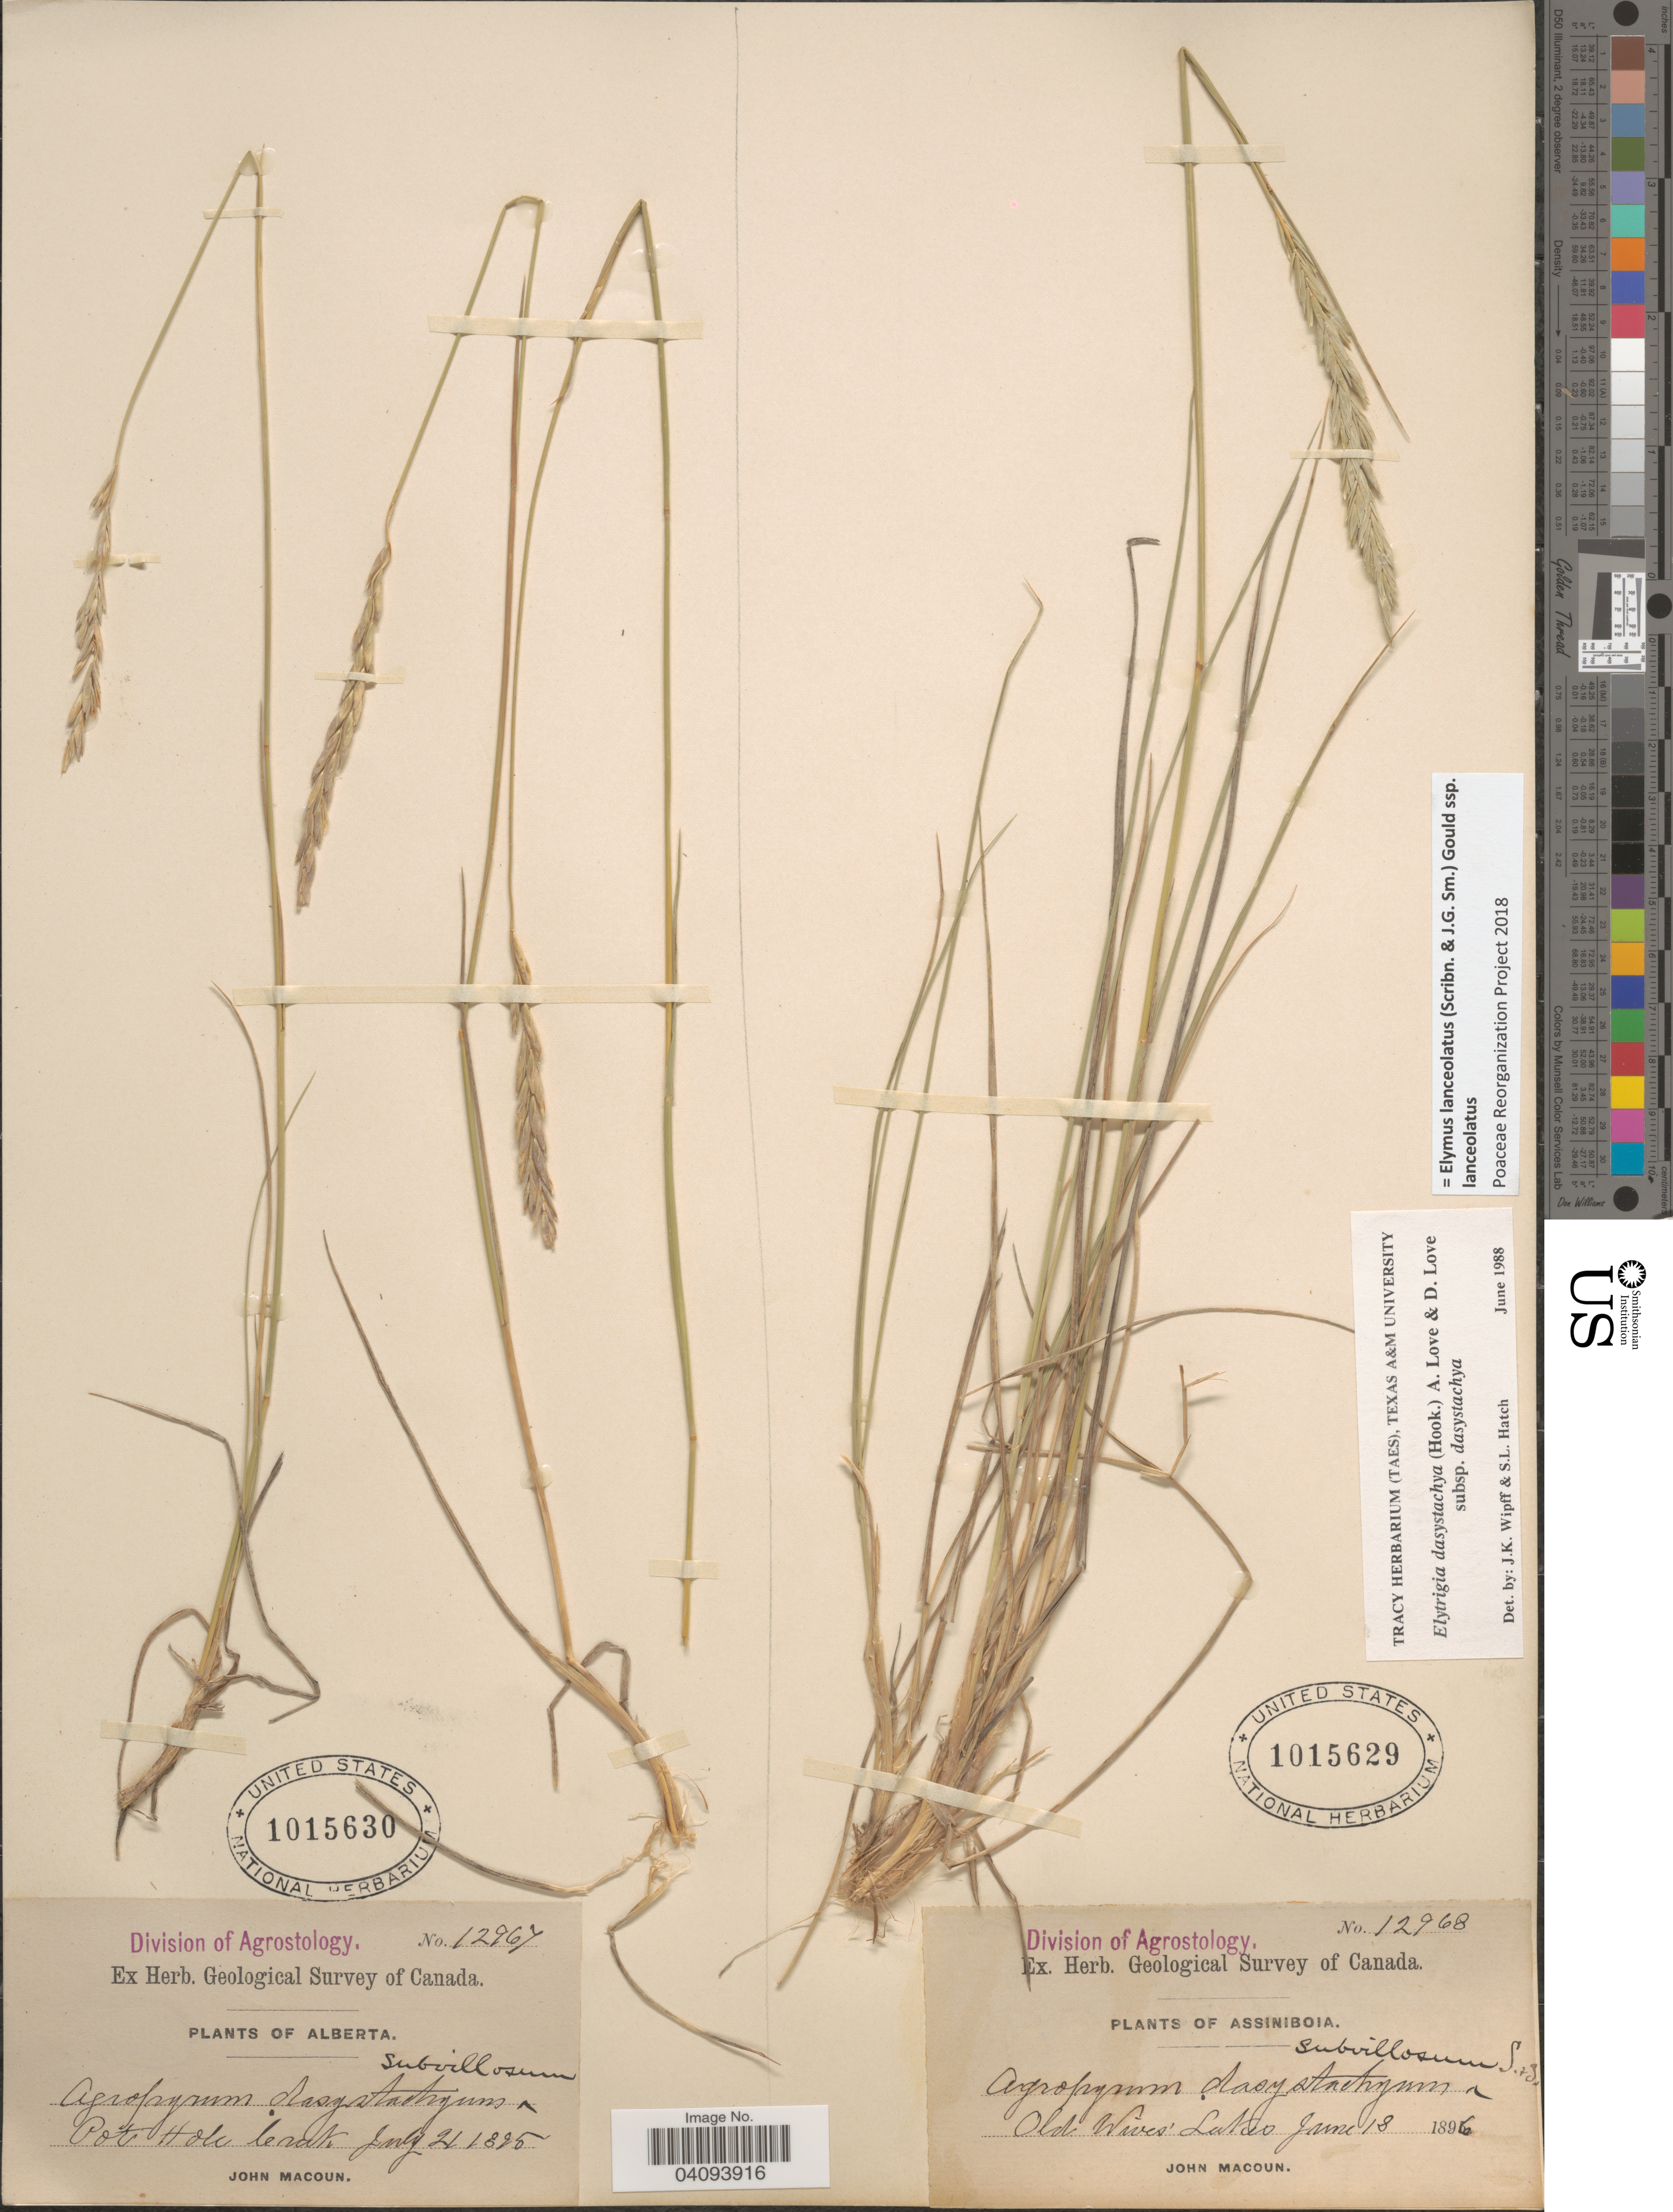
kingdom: Plantae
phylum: Tracheophyta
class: Liliopsida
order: Poales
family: Poaceae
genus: Elymus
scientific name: Elymus lanceolatus subsp. lanceolatus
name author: (Scribn. & J.G. Sm.) Gould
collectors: J. Macoun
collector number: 12968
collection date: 1896-06-18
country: Canada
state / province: Saskatchewan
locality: Geological Survey of Canada. Assiniboia. Old Wives Lakes.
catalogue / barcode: US 1015629-2